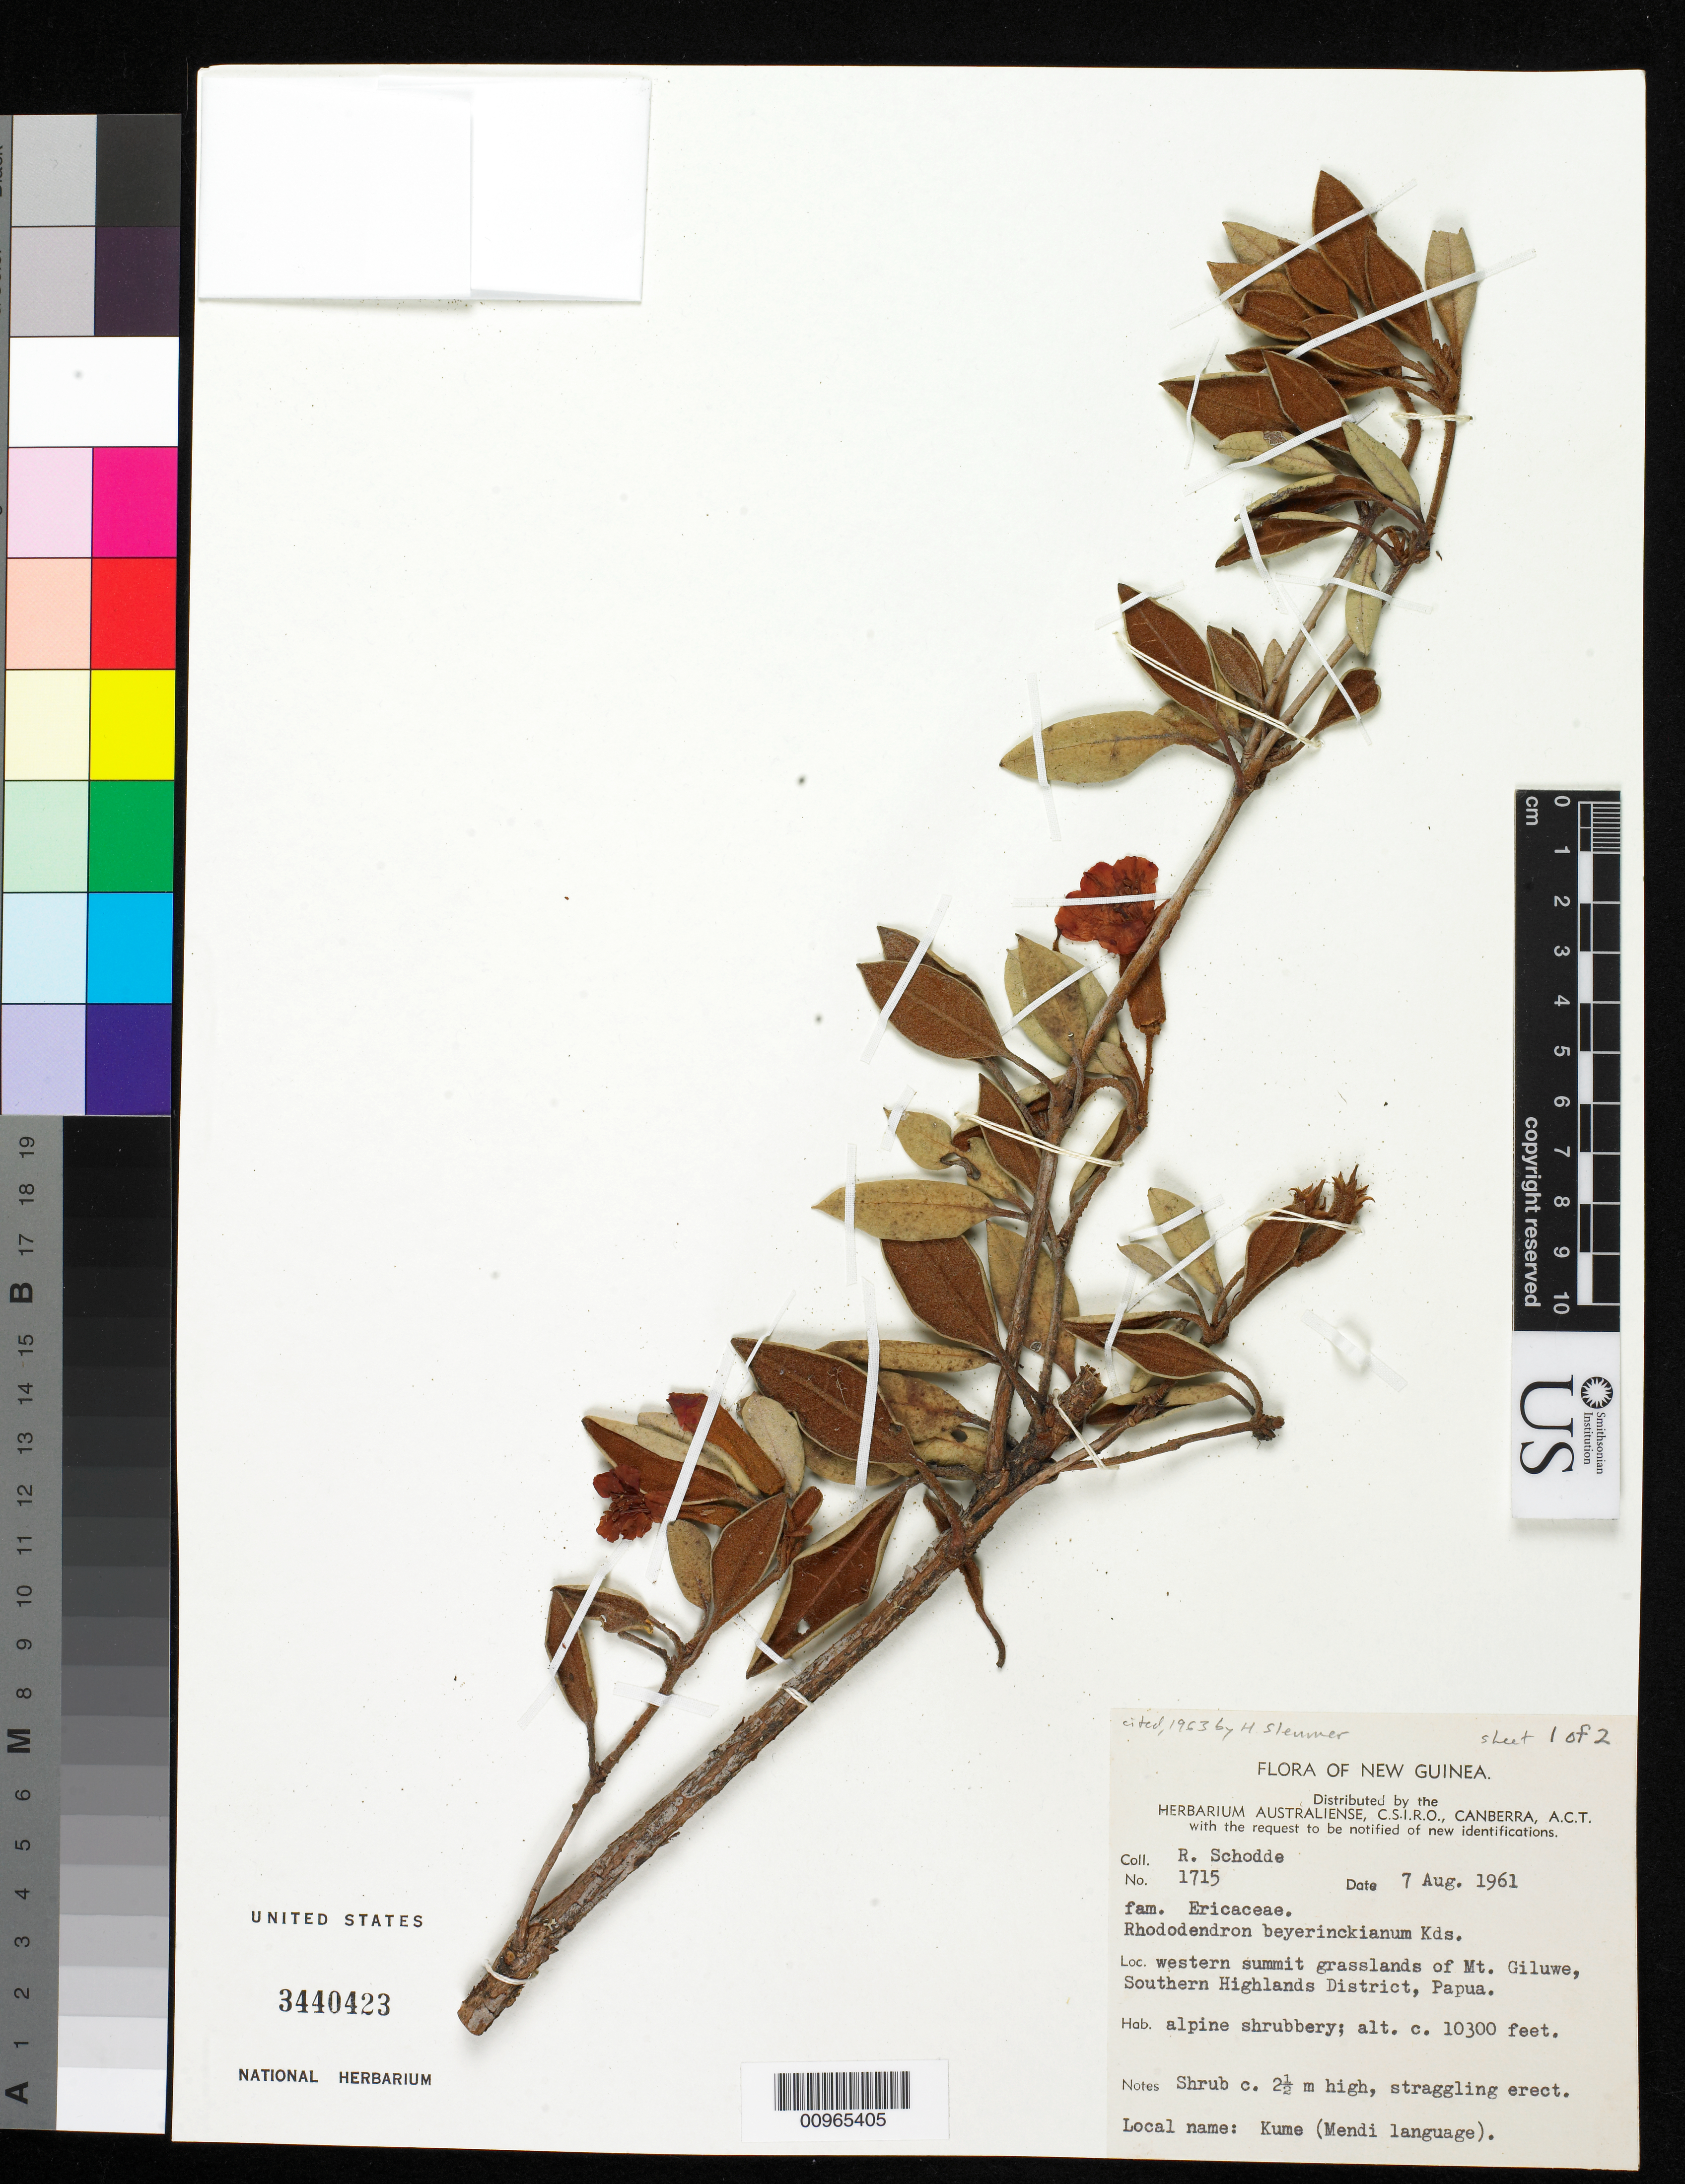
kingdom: Plantae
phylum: Tracheophyta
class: Magnoliopsida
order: Ericales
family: Ericaceae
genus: Rhododendron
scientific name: Rhododendron beyerinckianum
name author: Koord.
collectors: R. Schodde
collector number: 1715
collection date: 1961-08-07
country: Papua New Guinea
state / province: Southern Highlands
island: New Guinea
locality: western summit grasslands of Mt. Giluwe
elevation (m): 3139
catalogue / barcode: US 3440423